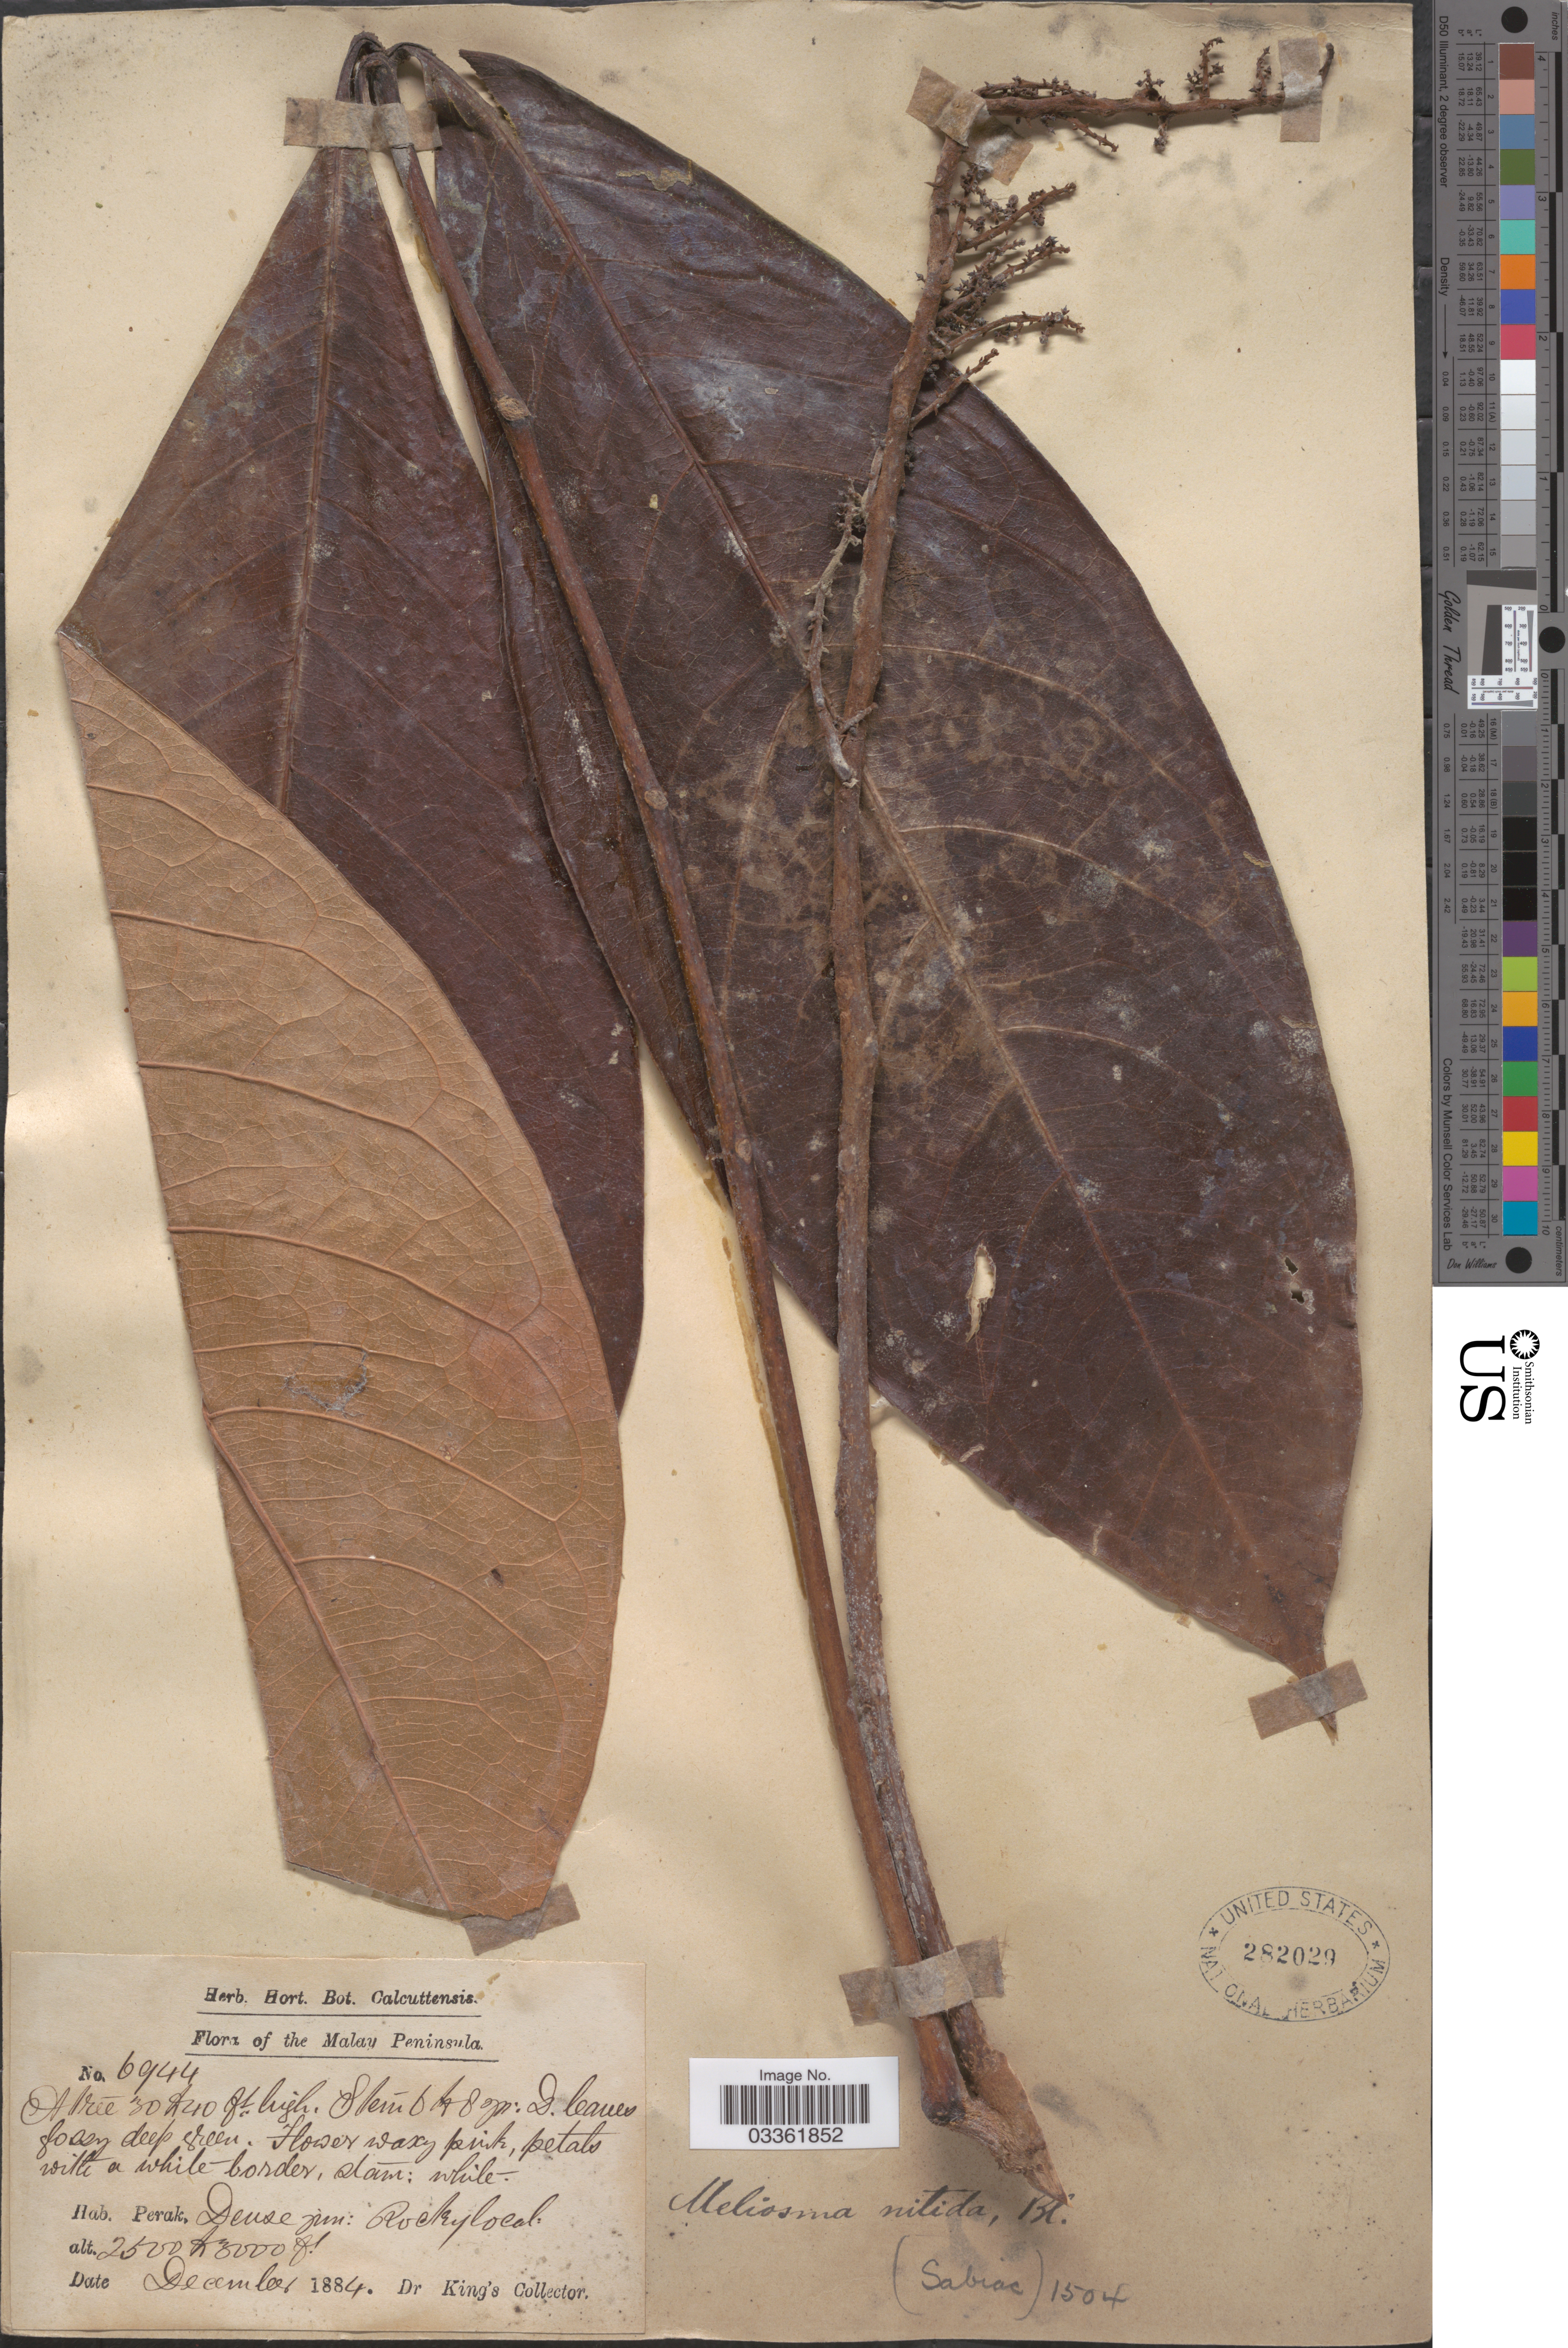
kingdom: Plantae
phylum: Tracheophyta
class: Magnoliopsida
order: Proteales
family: Sabiaceae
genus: Meliosma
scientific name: Meliosma sumatrana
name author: (Jack) Walp.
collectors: Dr. King's collector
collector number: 6944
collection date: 1884-12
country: Malaysia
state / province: Perak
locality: Malay Peninsula.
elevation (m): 762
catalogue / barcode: US 282029